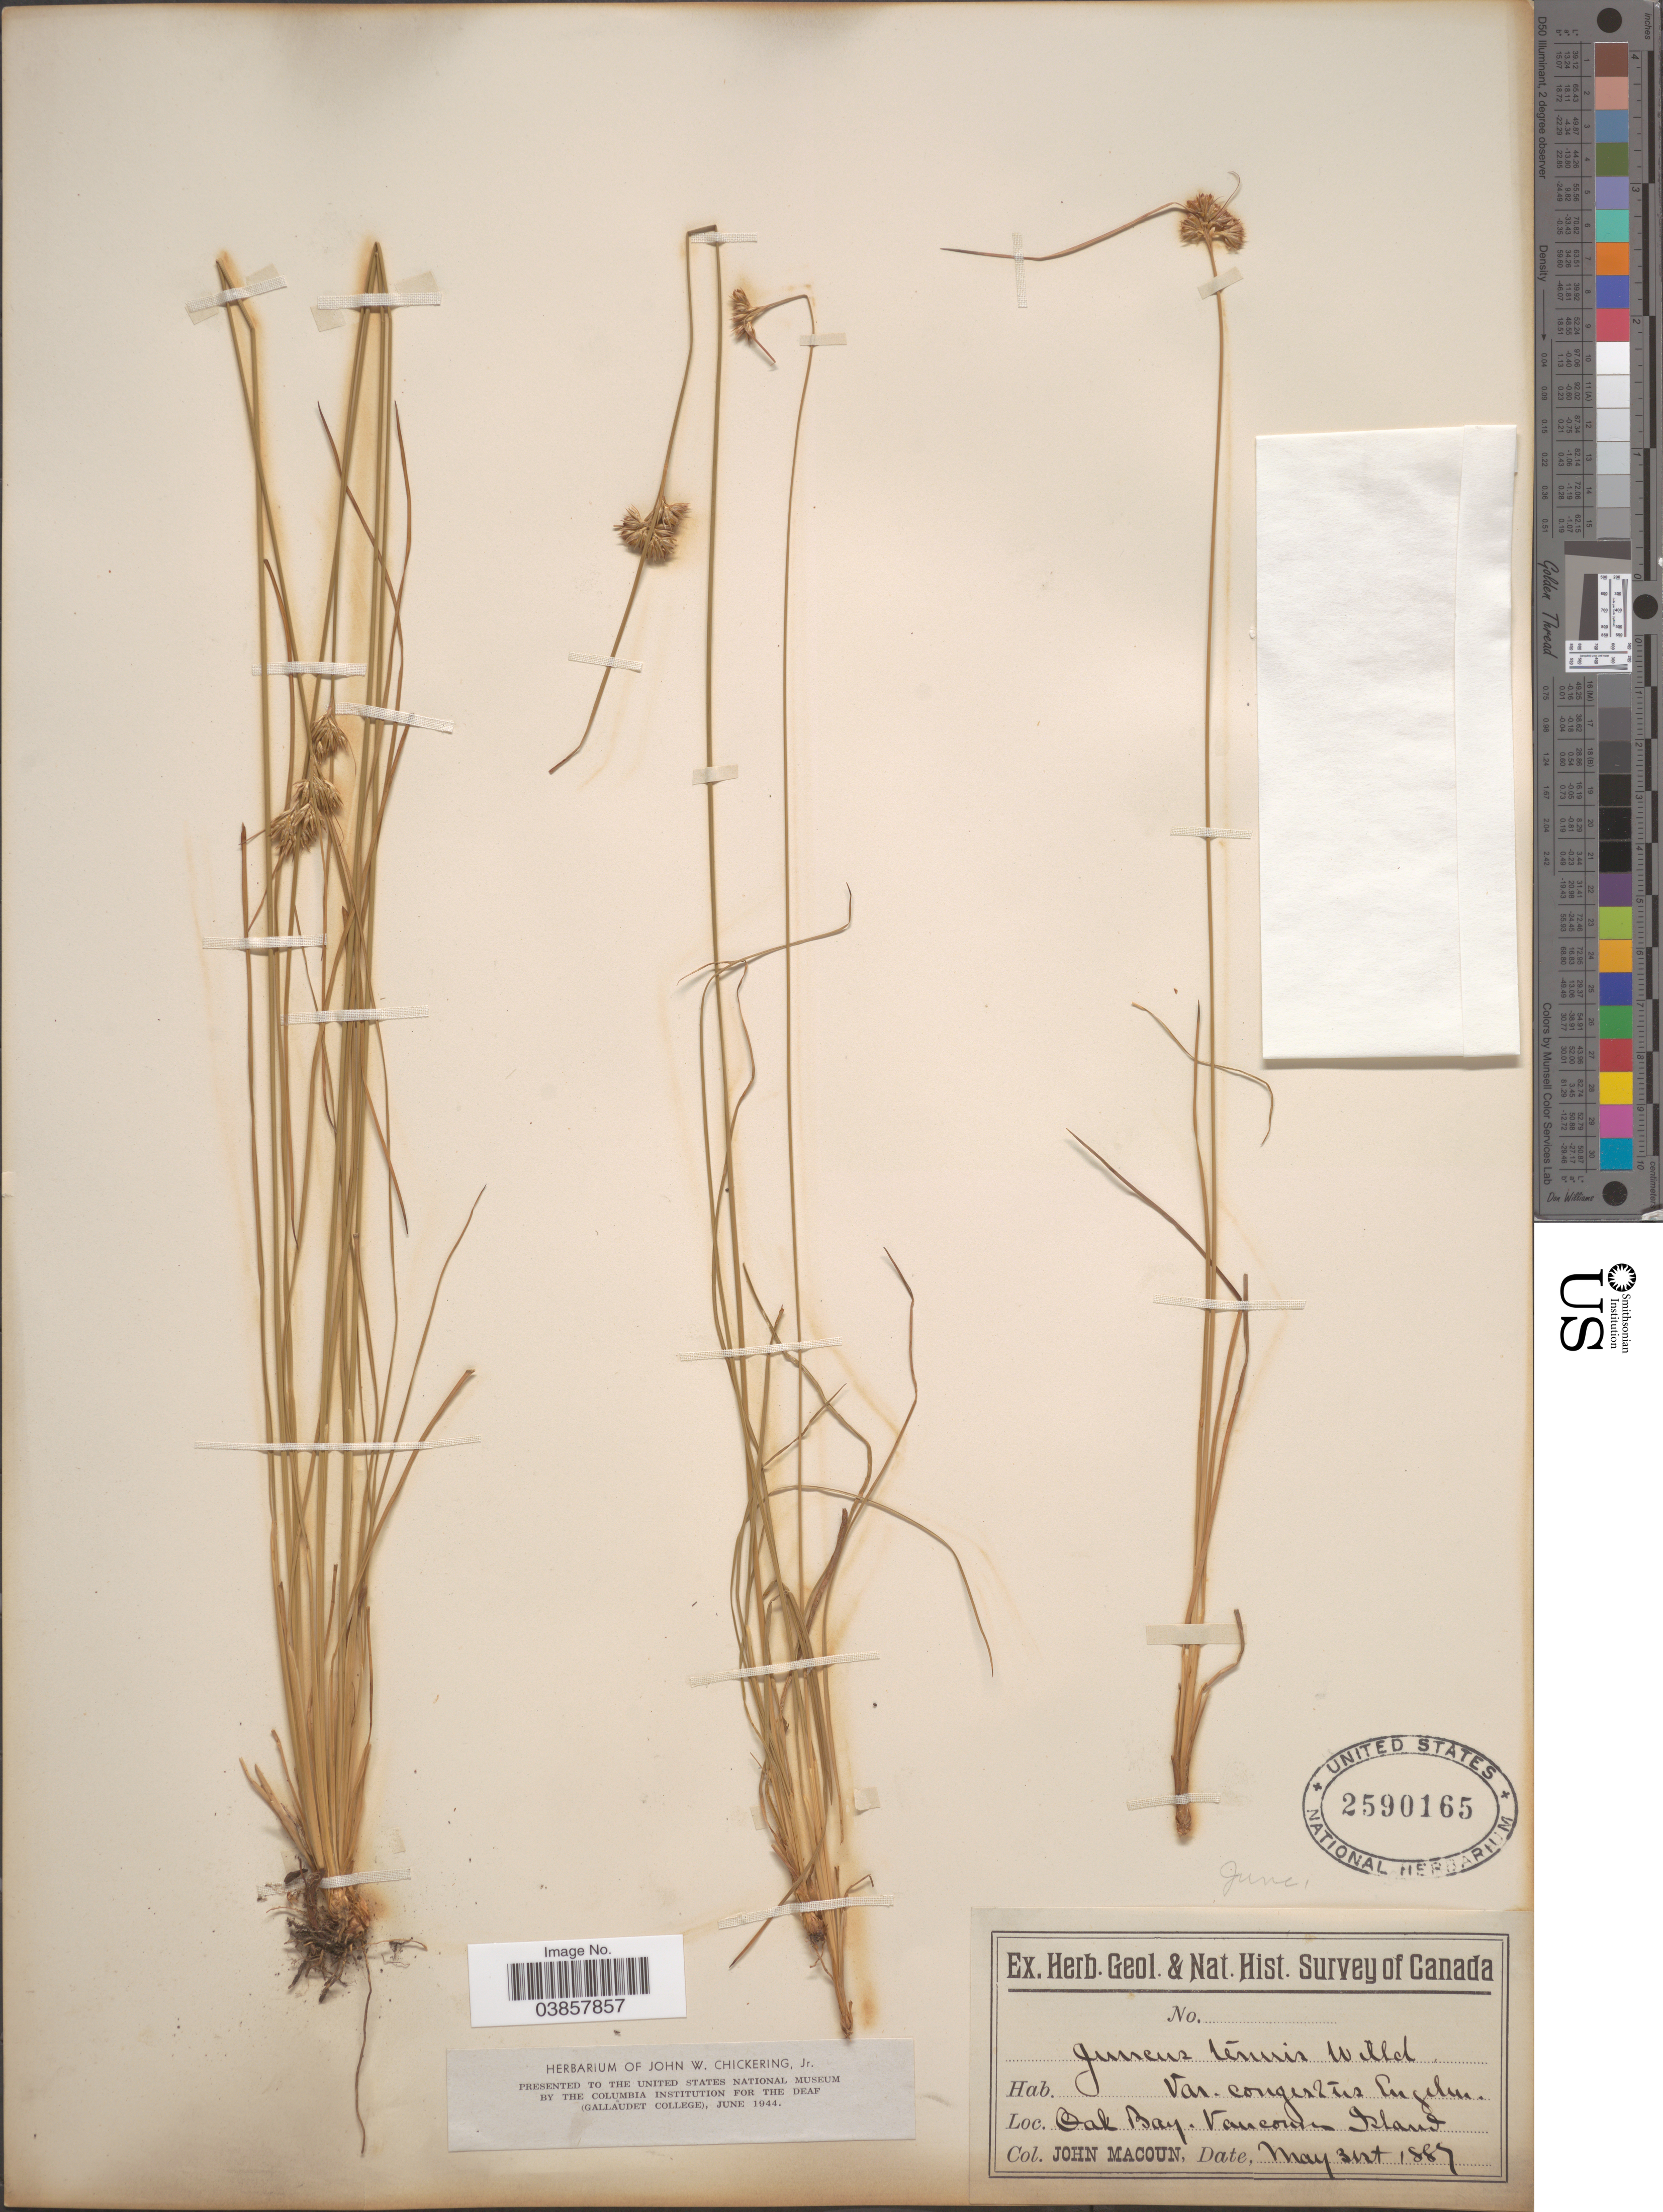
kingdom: Plantae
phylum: Tracheophyta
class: Liliopsida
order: Poales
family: Juncaceae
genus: Juncus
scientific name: Juncus tenuis var. congestus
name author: Engelm.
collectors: J. Macoun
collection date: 1887-05-31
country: Canada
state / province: British Columbia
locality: Oak Bay. Vancouver Island.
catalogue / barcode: US 2590165